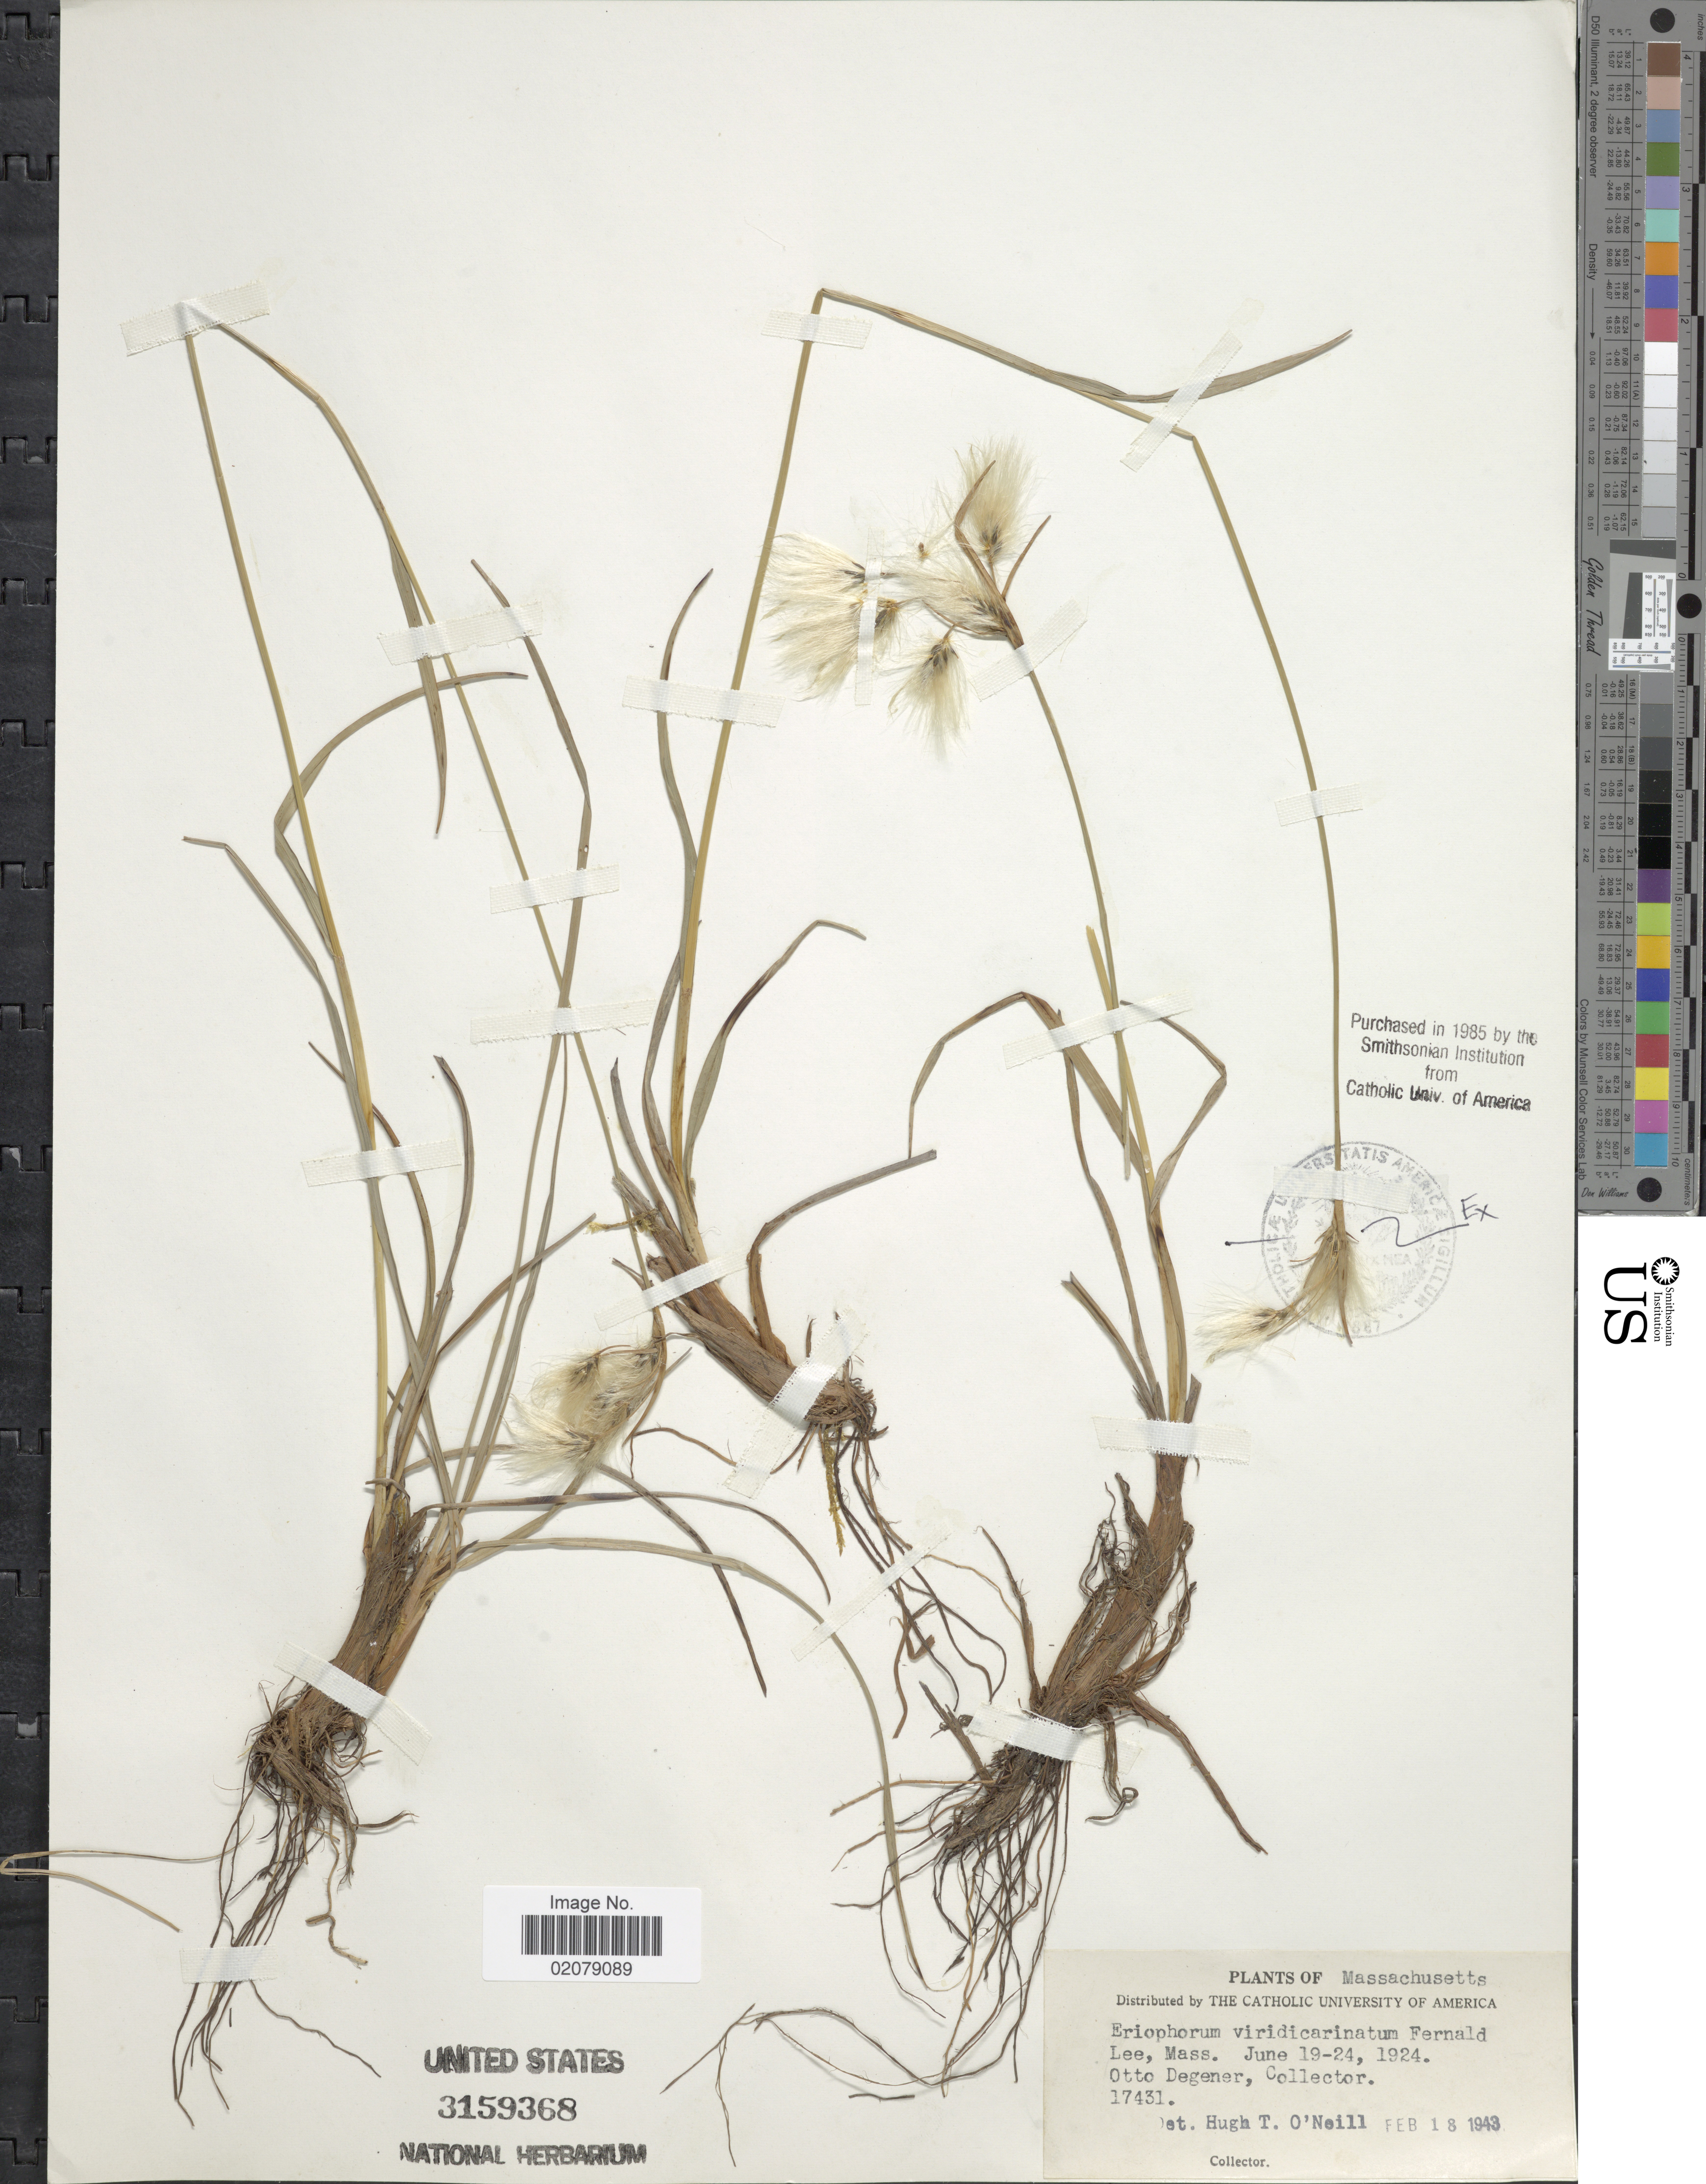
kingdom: Plantae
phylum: Tracheophyta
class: Liliopsida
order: Poales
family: Cyperaceae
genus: Eriophorum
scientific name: Eriophorum viridicarinatum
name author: (Englem.) Fernald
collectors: O. Degener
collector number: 17431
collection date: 1924-06-19/1924-06-24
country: United States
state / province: Massachusetts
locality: Lee, Mass.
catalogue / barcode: US 3159368